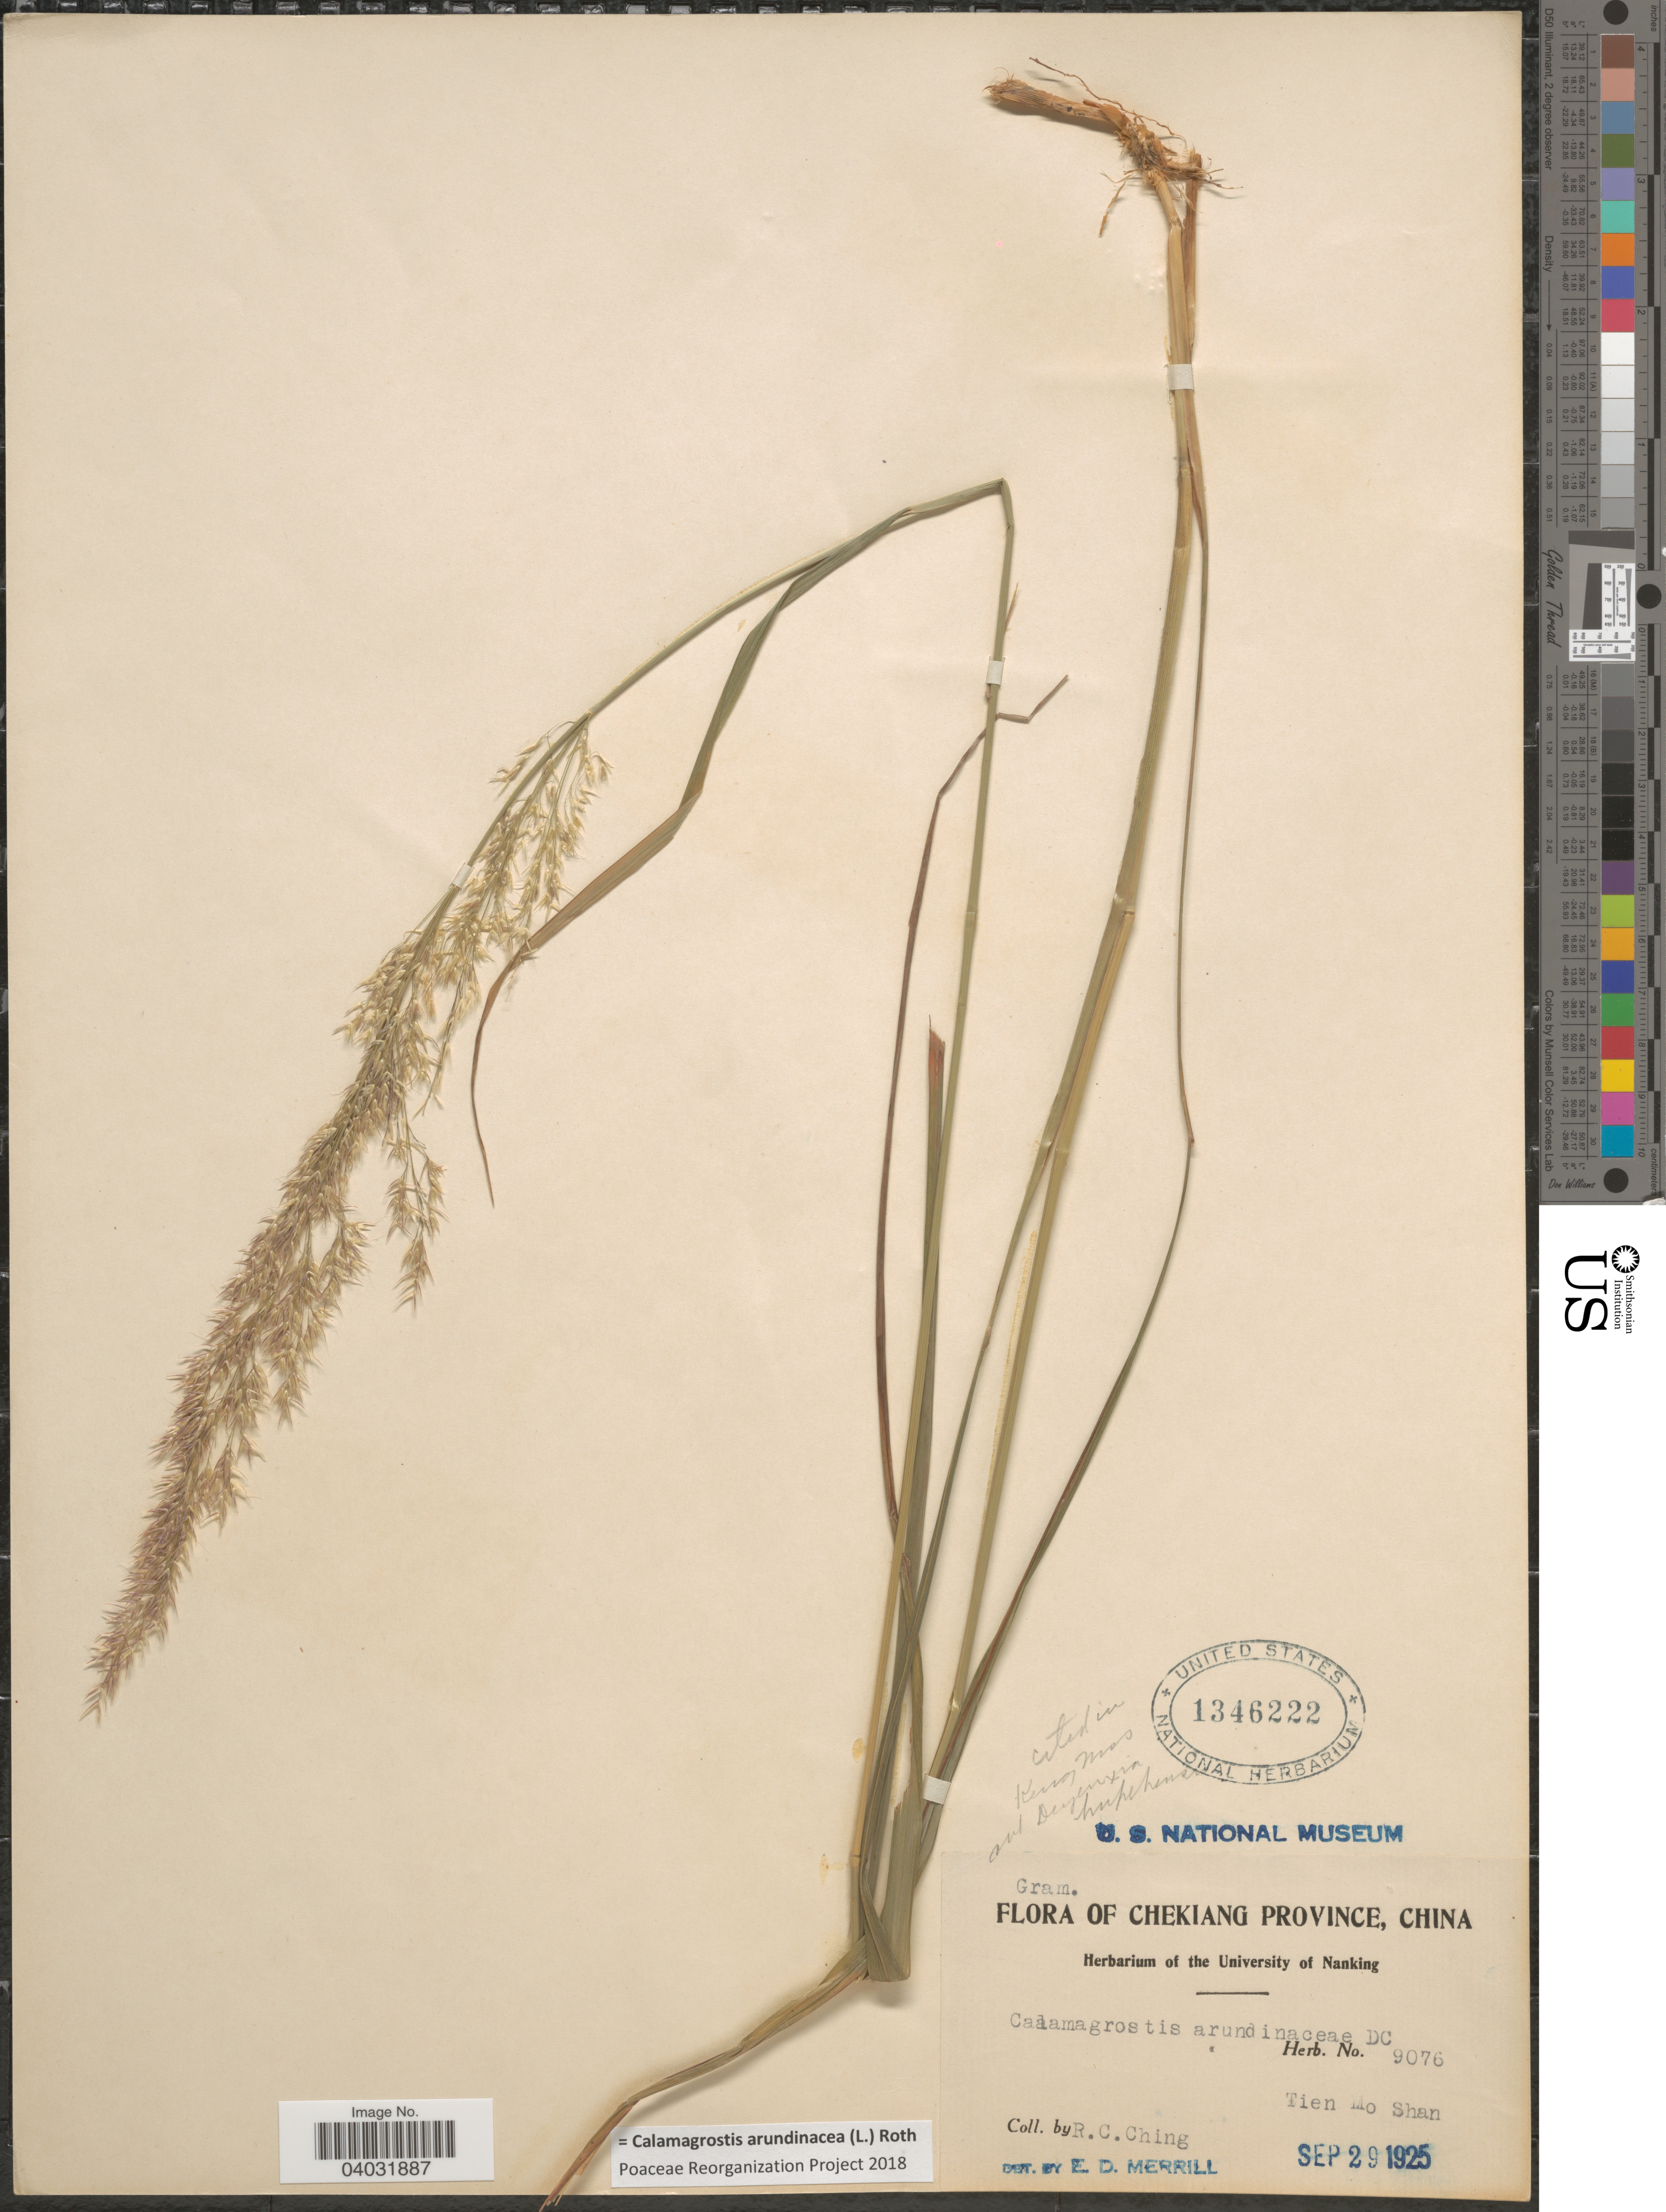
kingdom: Plantae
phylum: Tracheophyta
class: Liliopsida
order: Poales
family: Poaceae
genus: Calamagrostis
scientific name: Calamagrostis arundinacea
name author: (L.) Roth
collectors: R. C. Ching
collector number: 9076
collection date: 1925-09-29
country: China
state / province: Zhejiang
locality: Chekiang Province. Tien Mo Shan.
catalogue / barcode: US 1346222